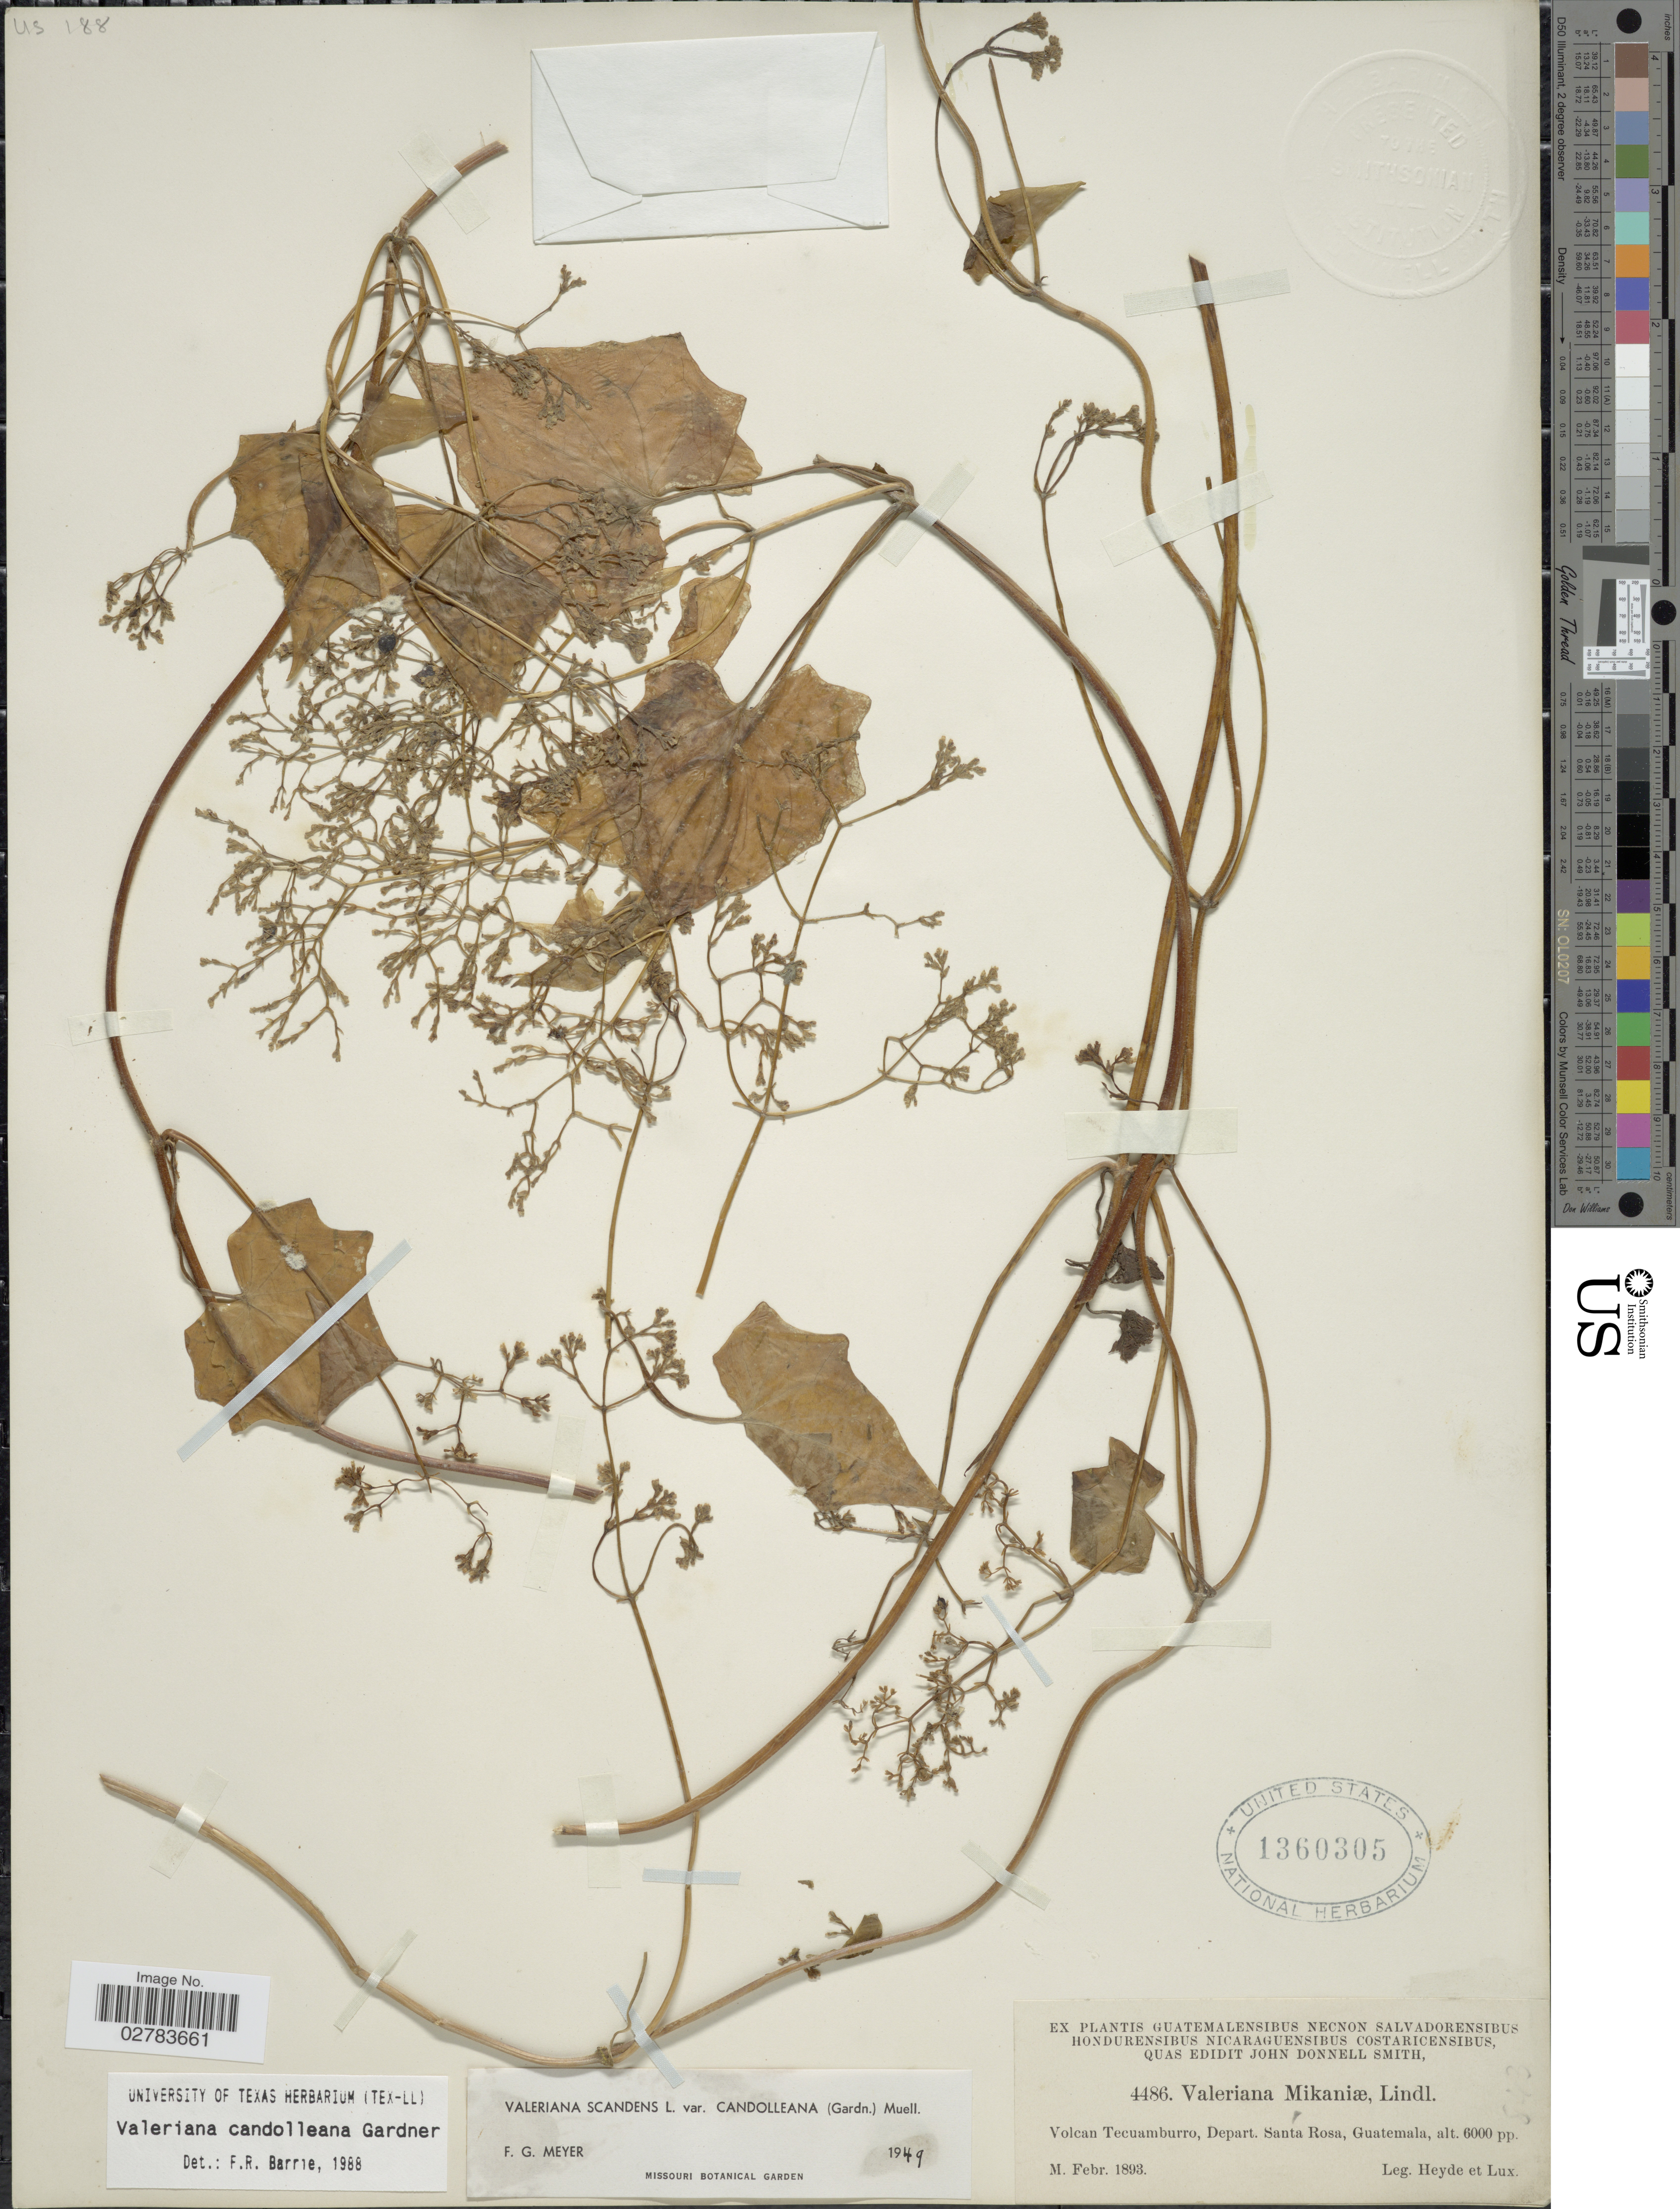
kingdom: Plantae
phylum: Tracheophyta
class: Magnoliopsida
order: Dipsacales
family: Caprifoliaceae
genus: Valeriana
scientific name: Valeriana candolleana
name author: Gardner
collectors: Heyde & Lux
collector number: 4486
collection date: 1893-02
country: Guatemala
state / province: Santa Rosa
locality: Volcan Tecuamburro, Depart. Santa Rosa.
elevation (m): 1829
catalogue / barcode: US 1360305